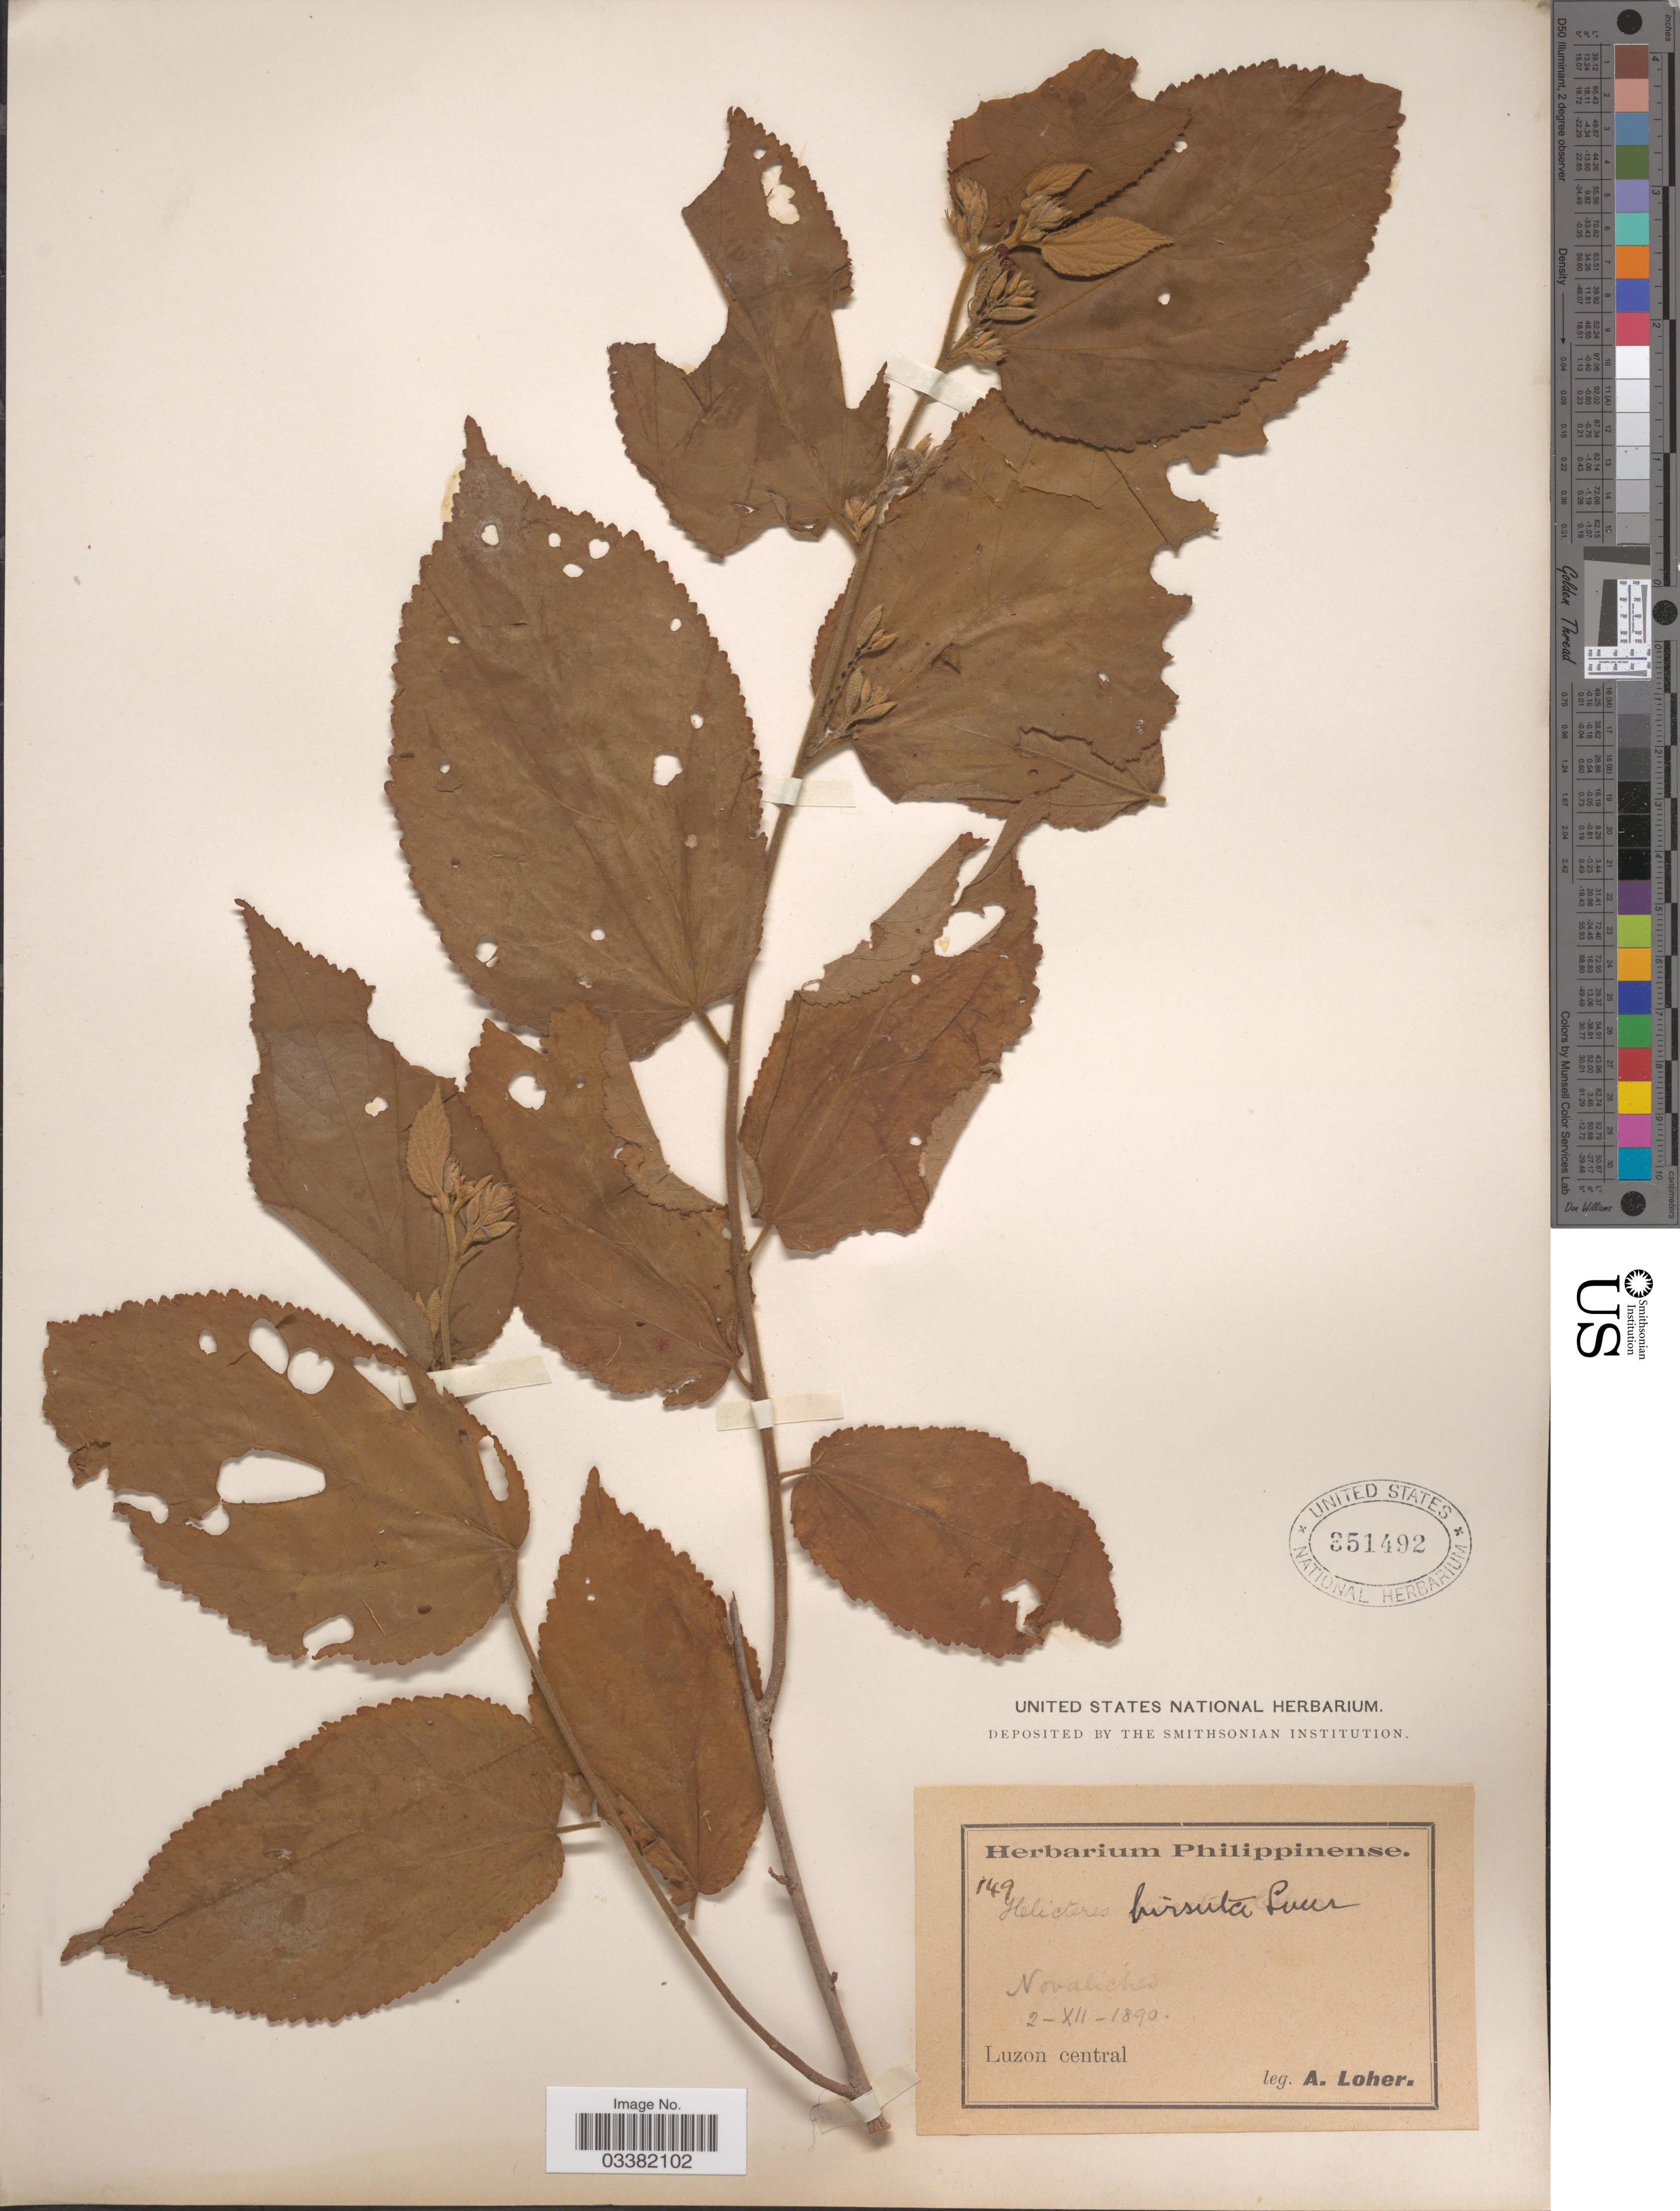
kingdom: Plantae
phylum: Tracheophyta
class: Magnoliopsida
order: Malvales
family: Malvaceae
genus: Helicteres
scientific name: Helicteres hirsuta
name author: Lour.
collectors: A. Loher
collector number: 149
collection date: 1890-12-02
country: Philippines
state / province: Central Luzon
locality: Novaliches. Luzon central.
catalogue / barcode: US 351492